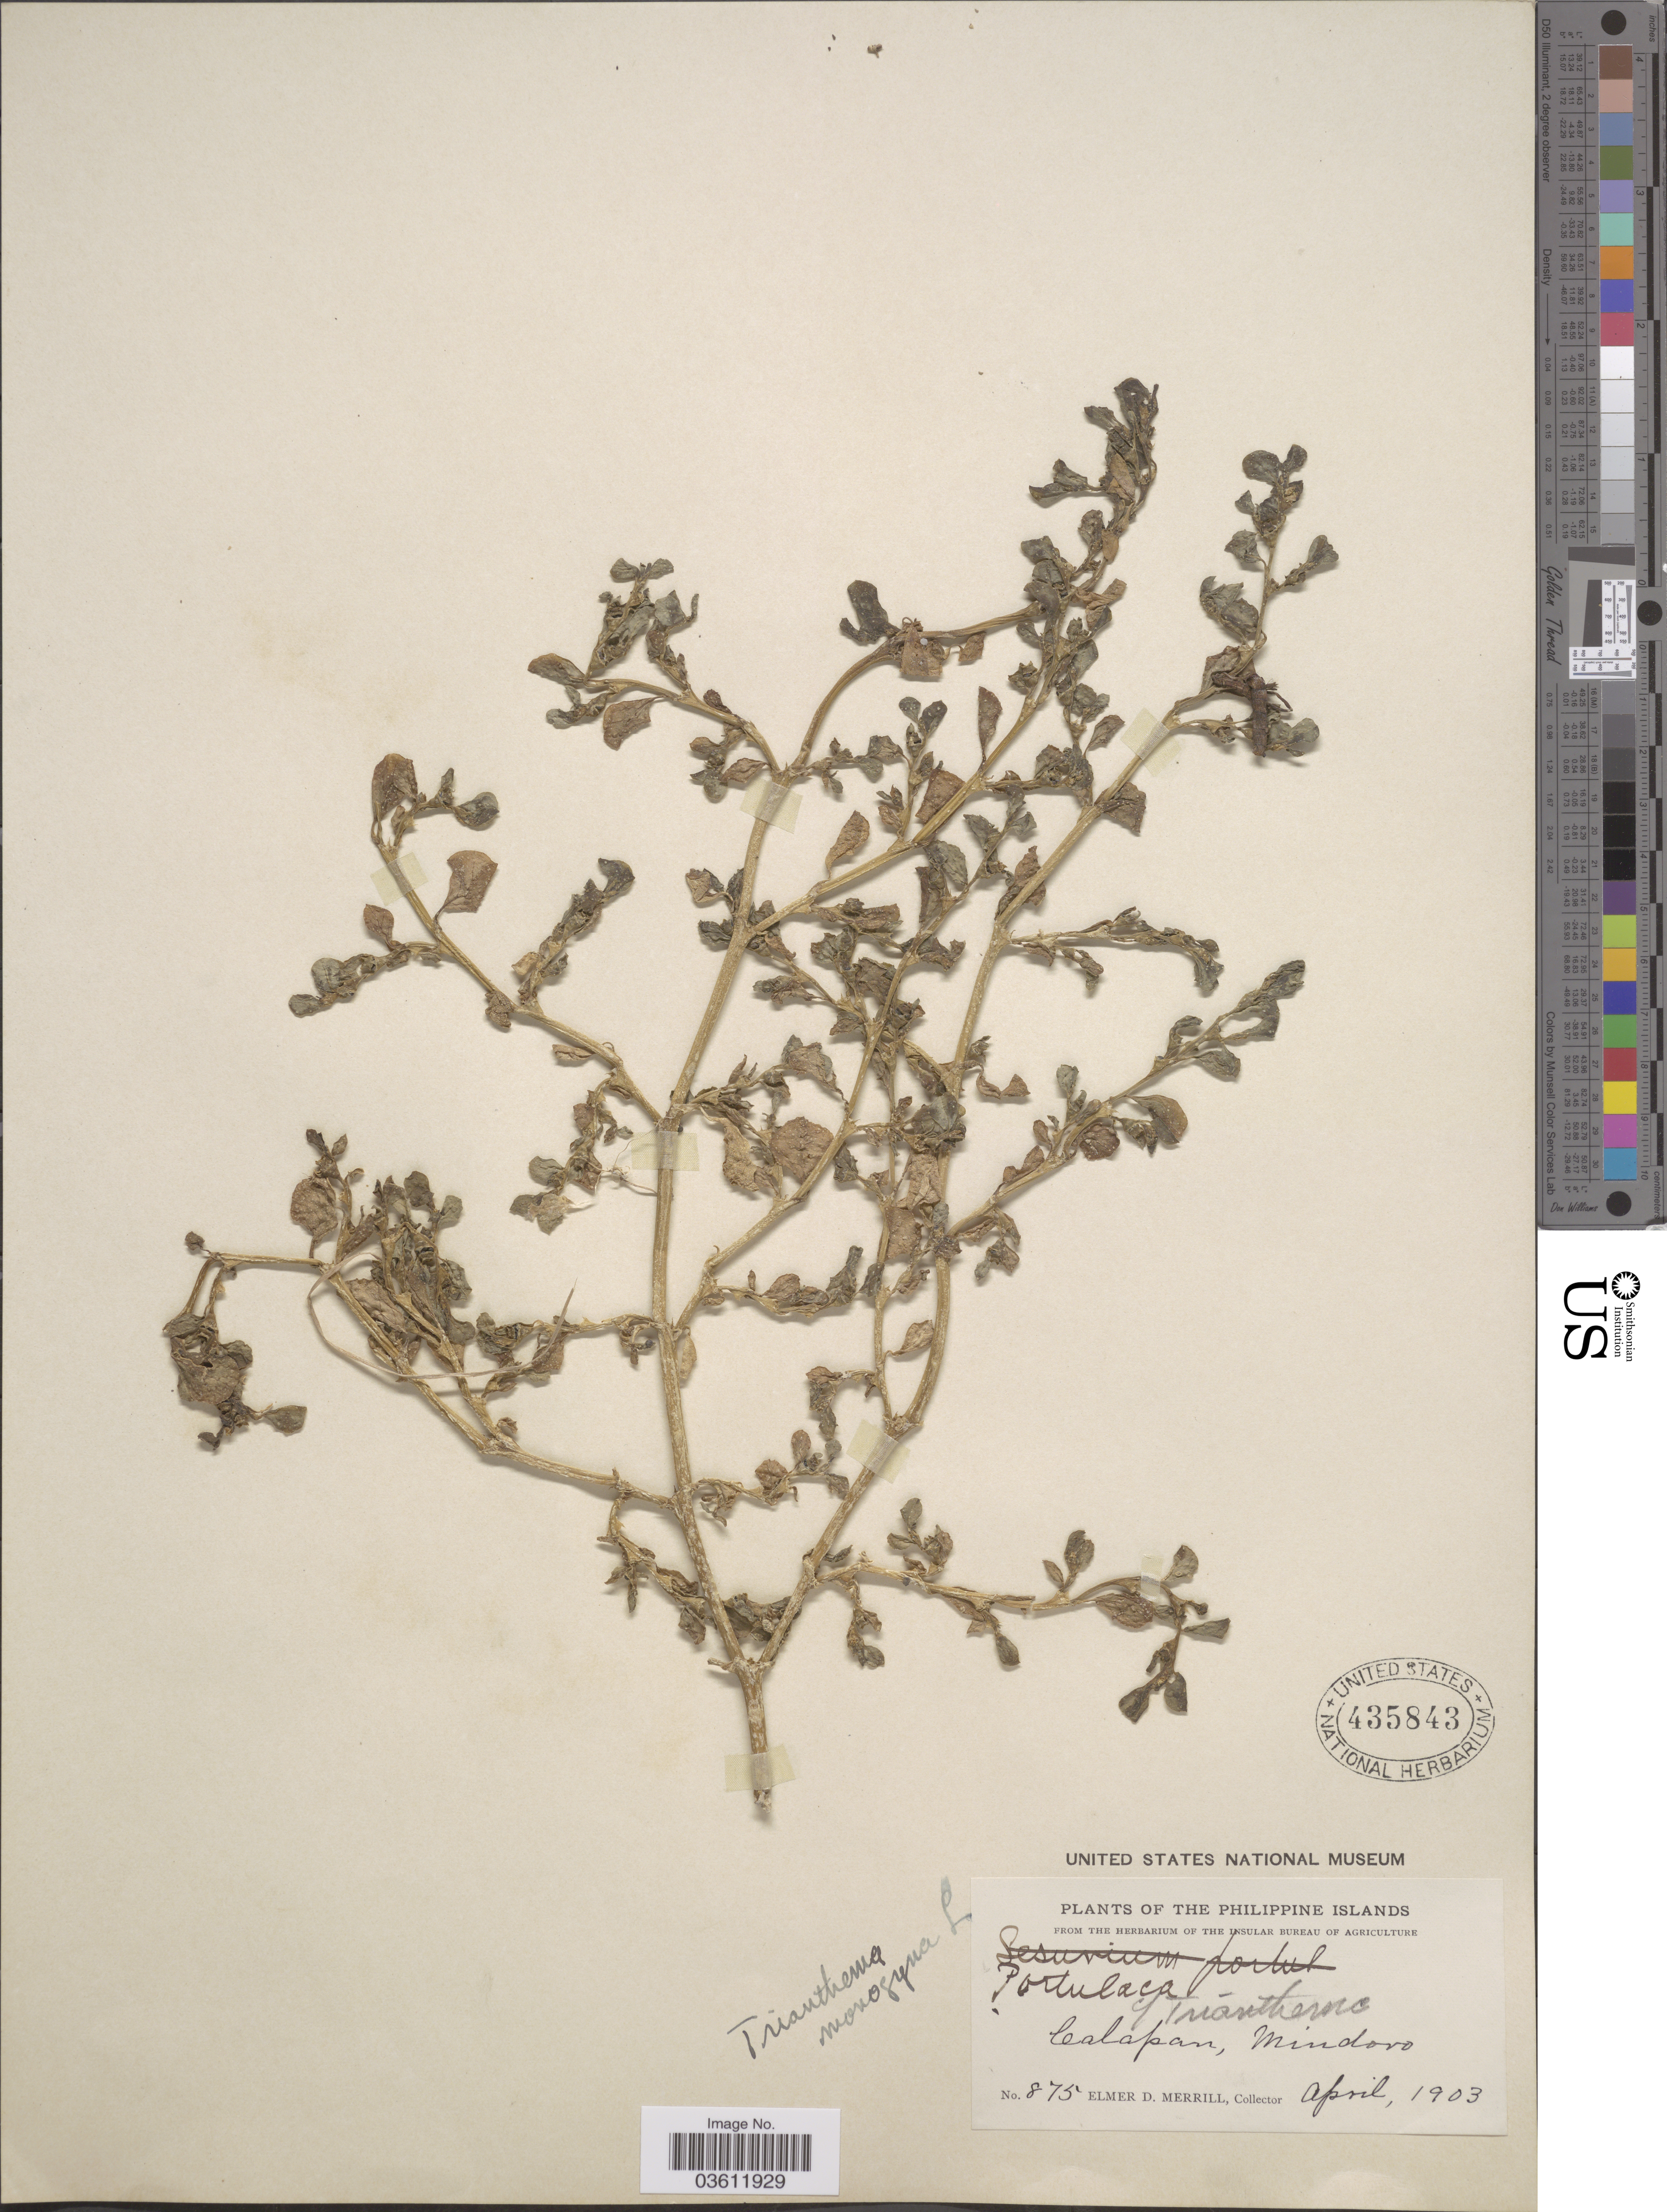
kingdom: Plantae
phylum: Tracheophyta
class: Magnoliopsida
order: Caryophyllales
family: Aizoaceae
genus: Trianthema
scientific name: Trianthema portulacastrum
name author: L.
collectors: E. D. Merrill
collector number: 875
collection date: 1903-04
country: Philippines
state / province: Mimaropa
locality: Calapan, Mindoro.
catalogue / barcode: US 435843